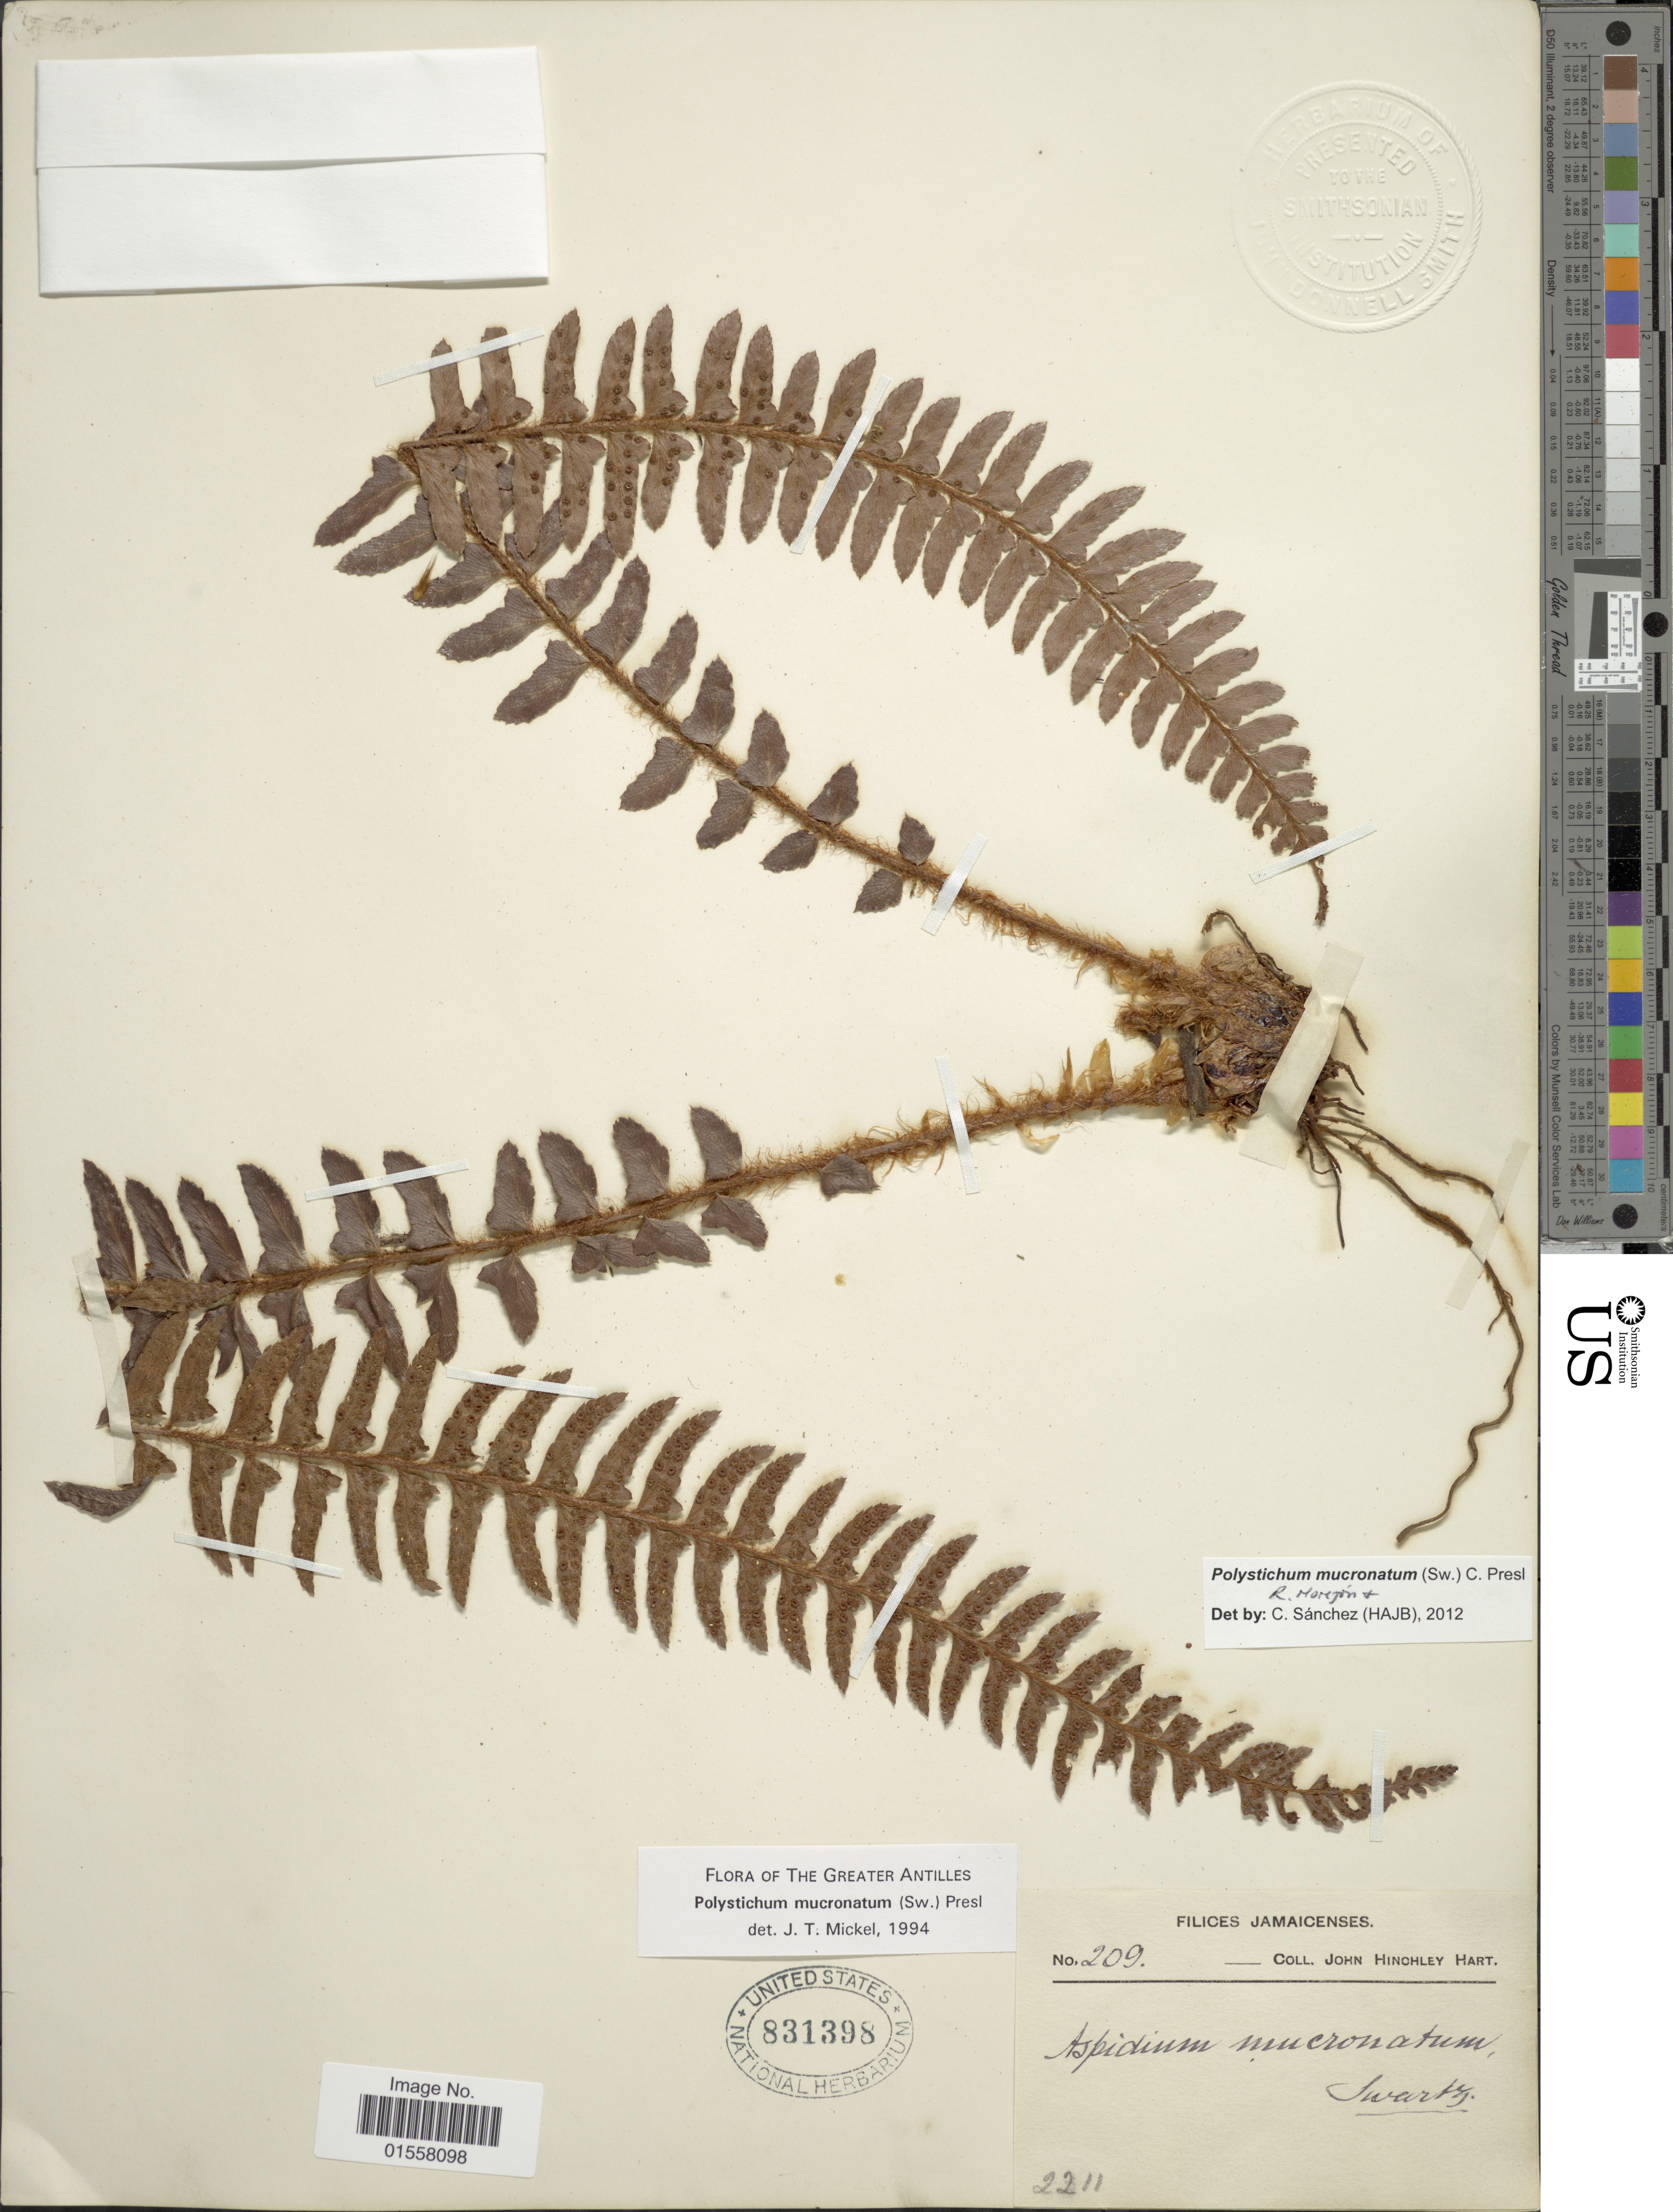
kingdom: Plantae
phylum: Tracheophyta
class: Polypodiopsida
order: Polypodiales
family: Dryopteridaceae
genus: Polystichum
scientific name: Polystichum mucronatum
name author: (Sw.) C. Presl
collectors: J. H. Hart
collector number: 209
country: Jamaica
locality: Jamaicenses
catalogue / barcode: US 831398